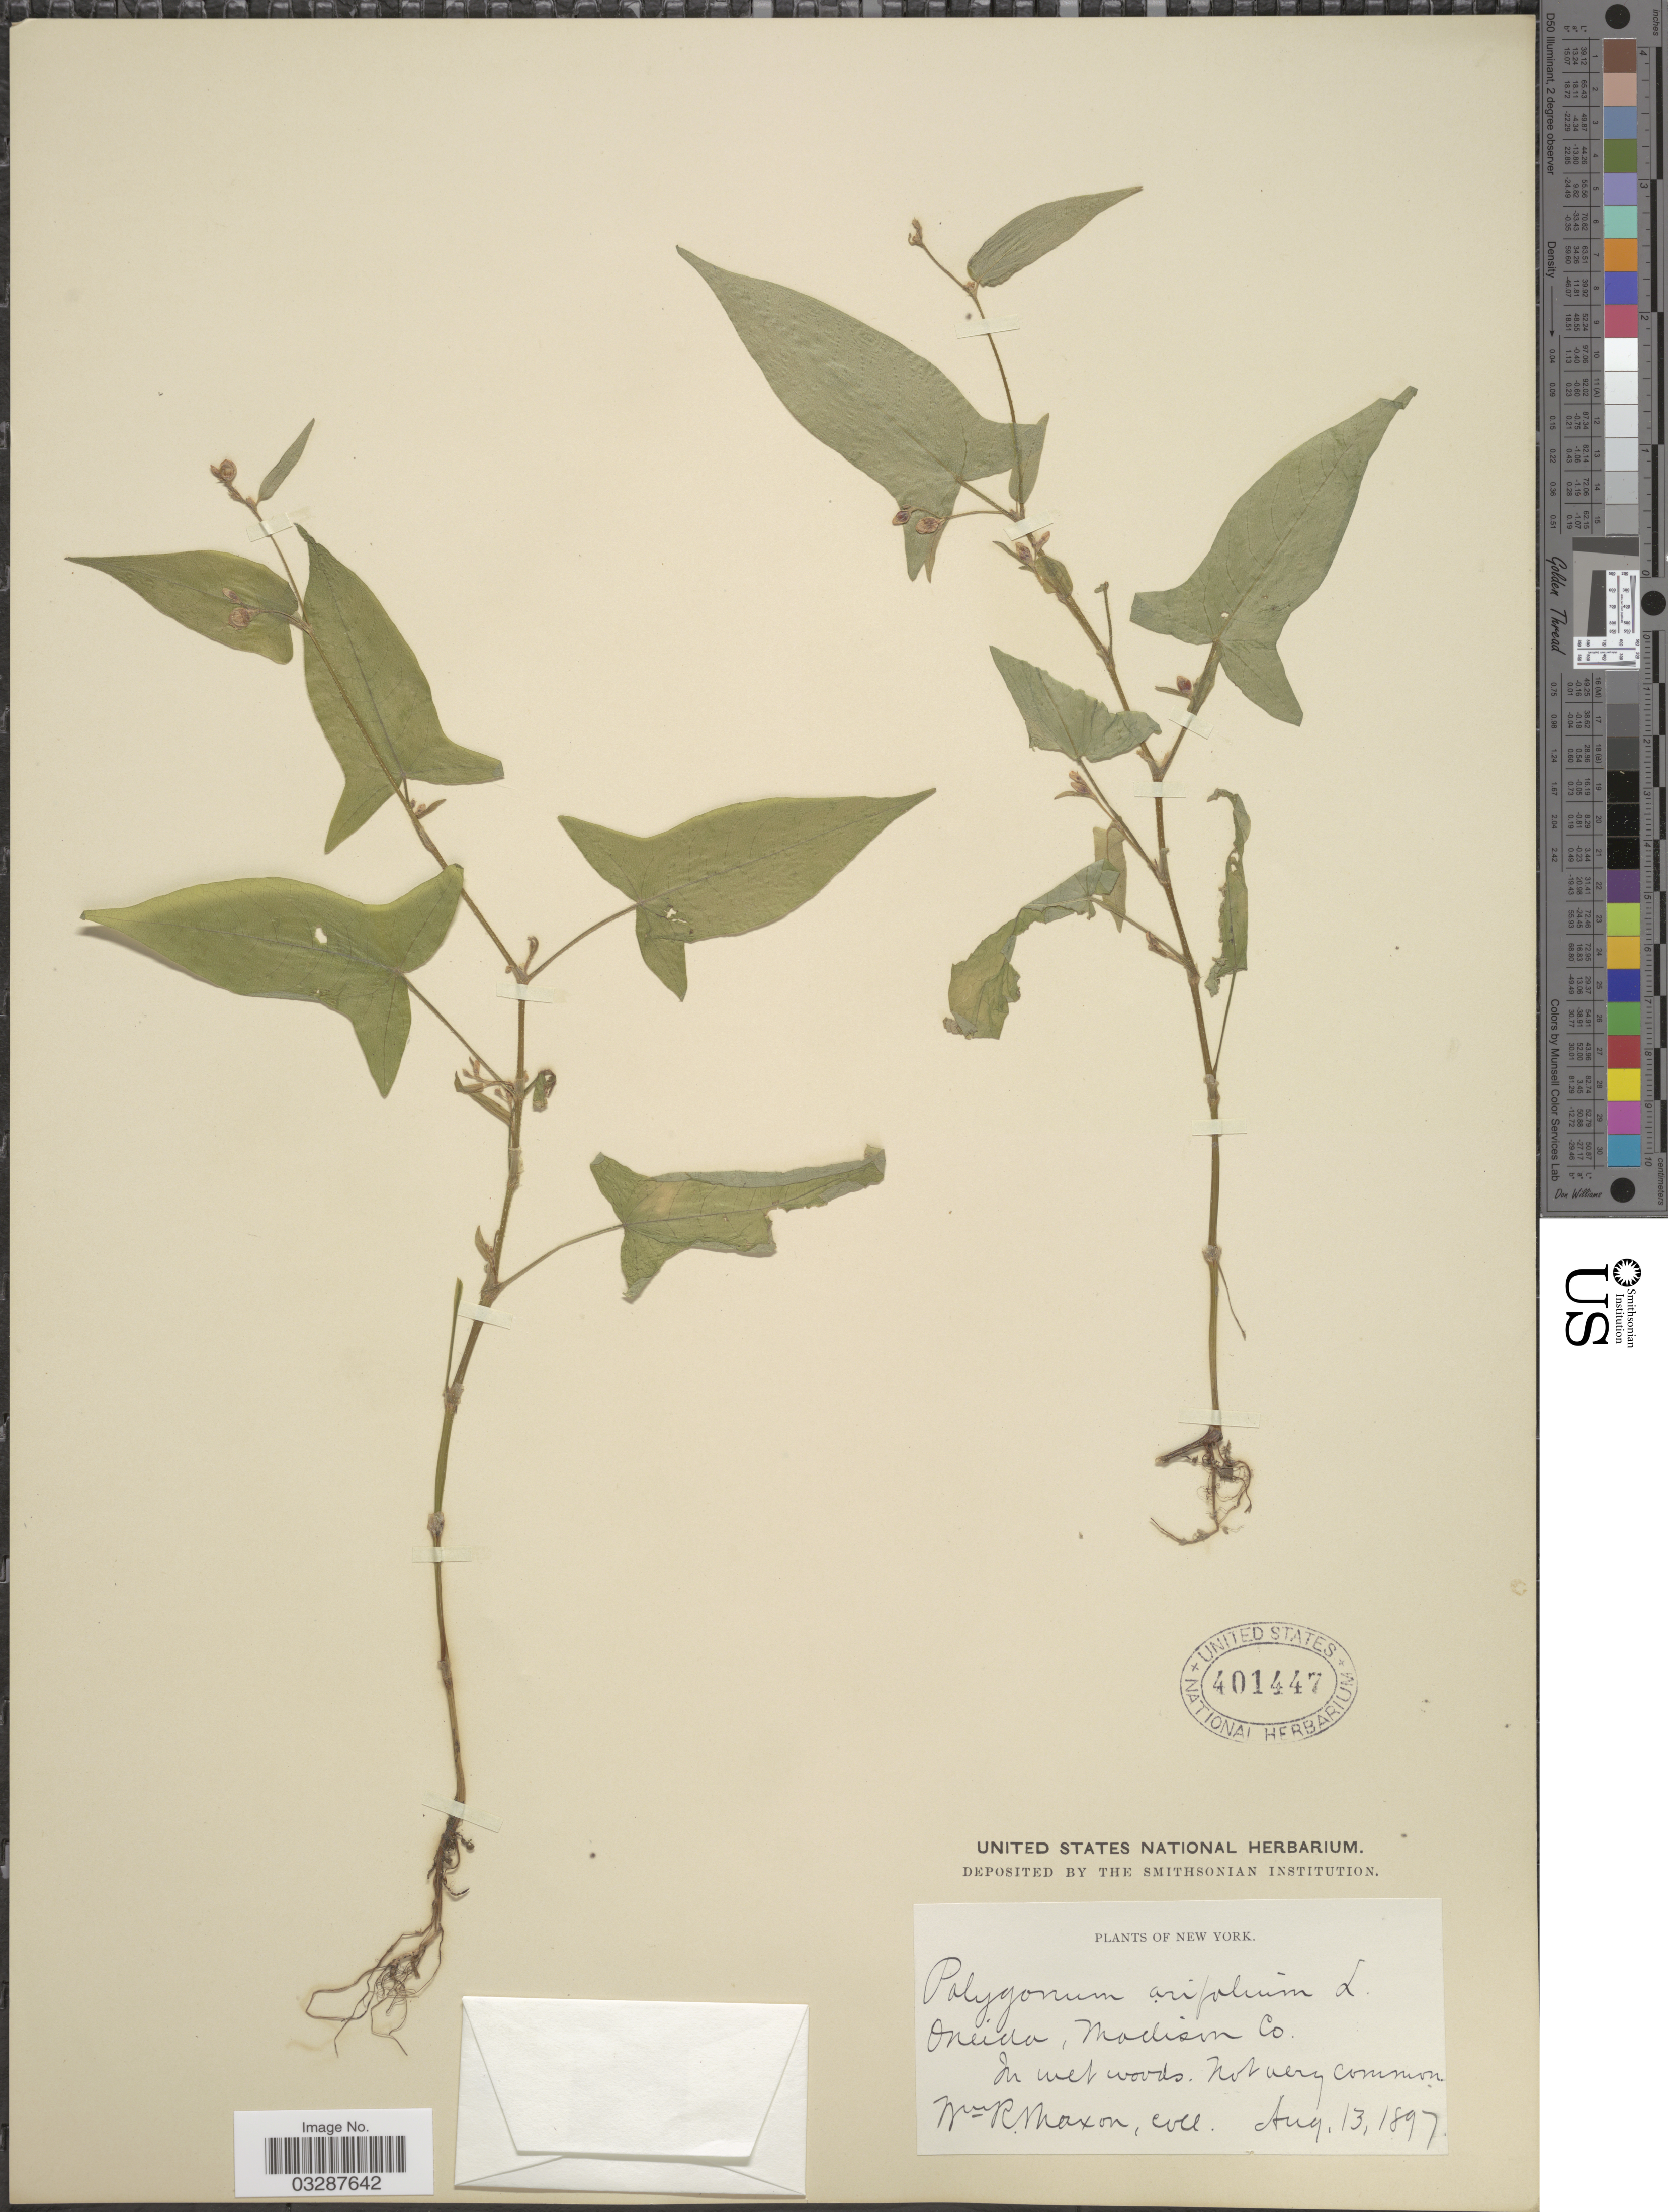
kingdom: Plantae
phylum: Tracheophyta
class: Magnoliopsida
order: Caryophyllales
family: Polygonaceae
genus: Persicaria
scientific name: Persicaria arifolia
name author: (L.) Haraldson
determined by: Atha, D. E.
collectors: W. R. Maxon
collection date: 1897-08-13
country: United States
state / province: New York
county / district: Oneida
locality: Oneida, Madison Co.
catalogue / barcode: US 401447